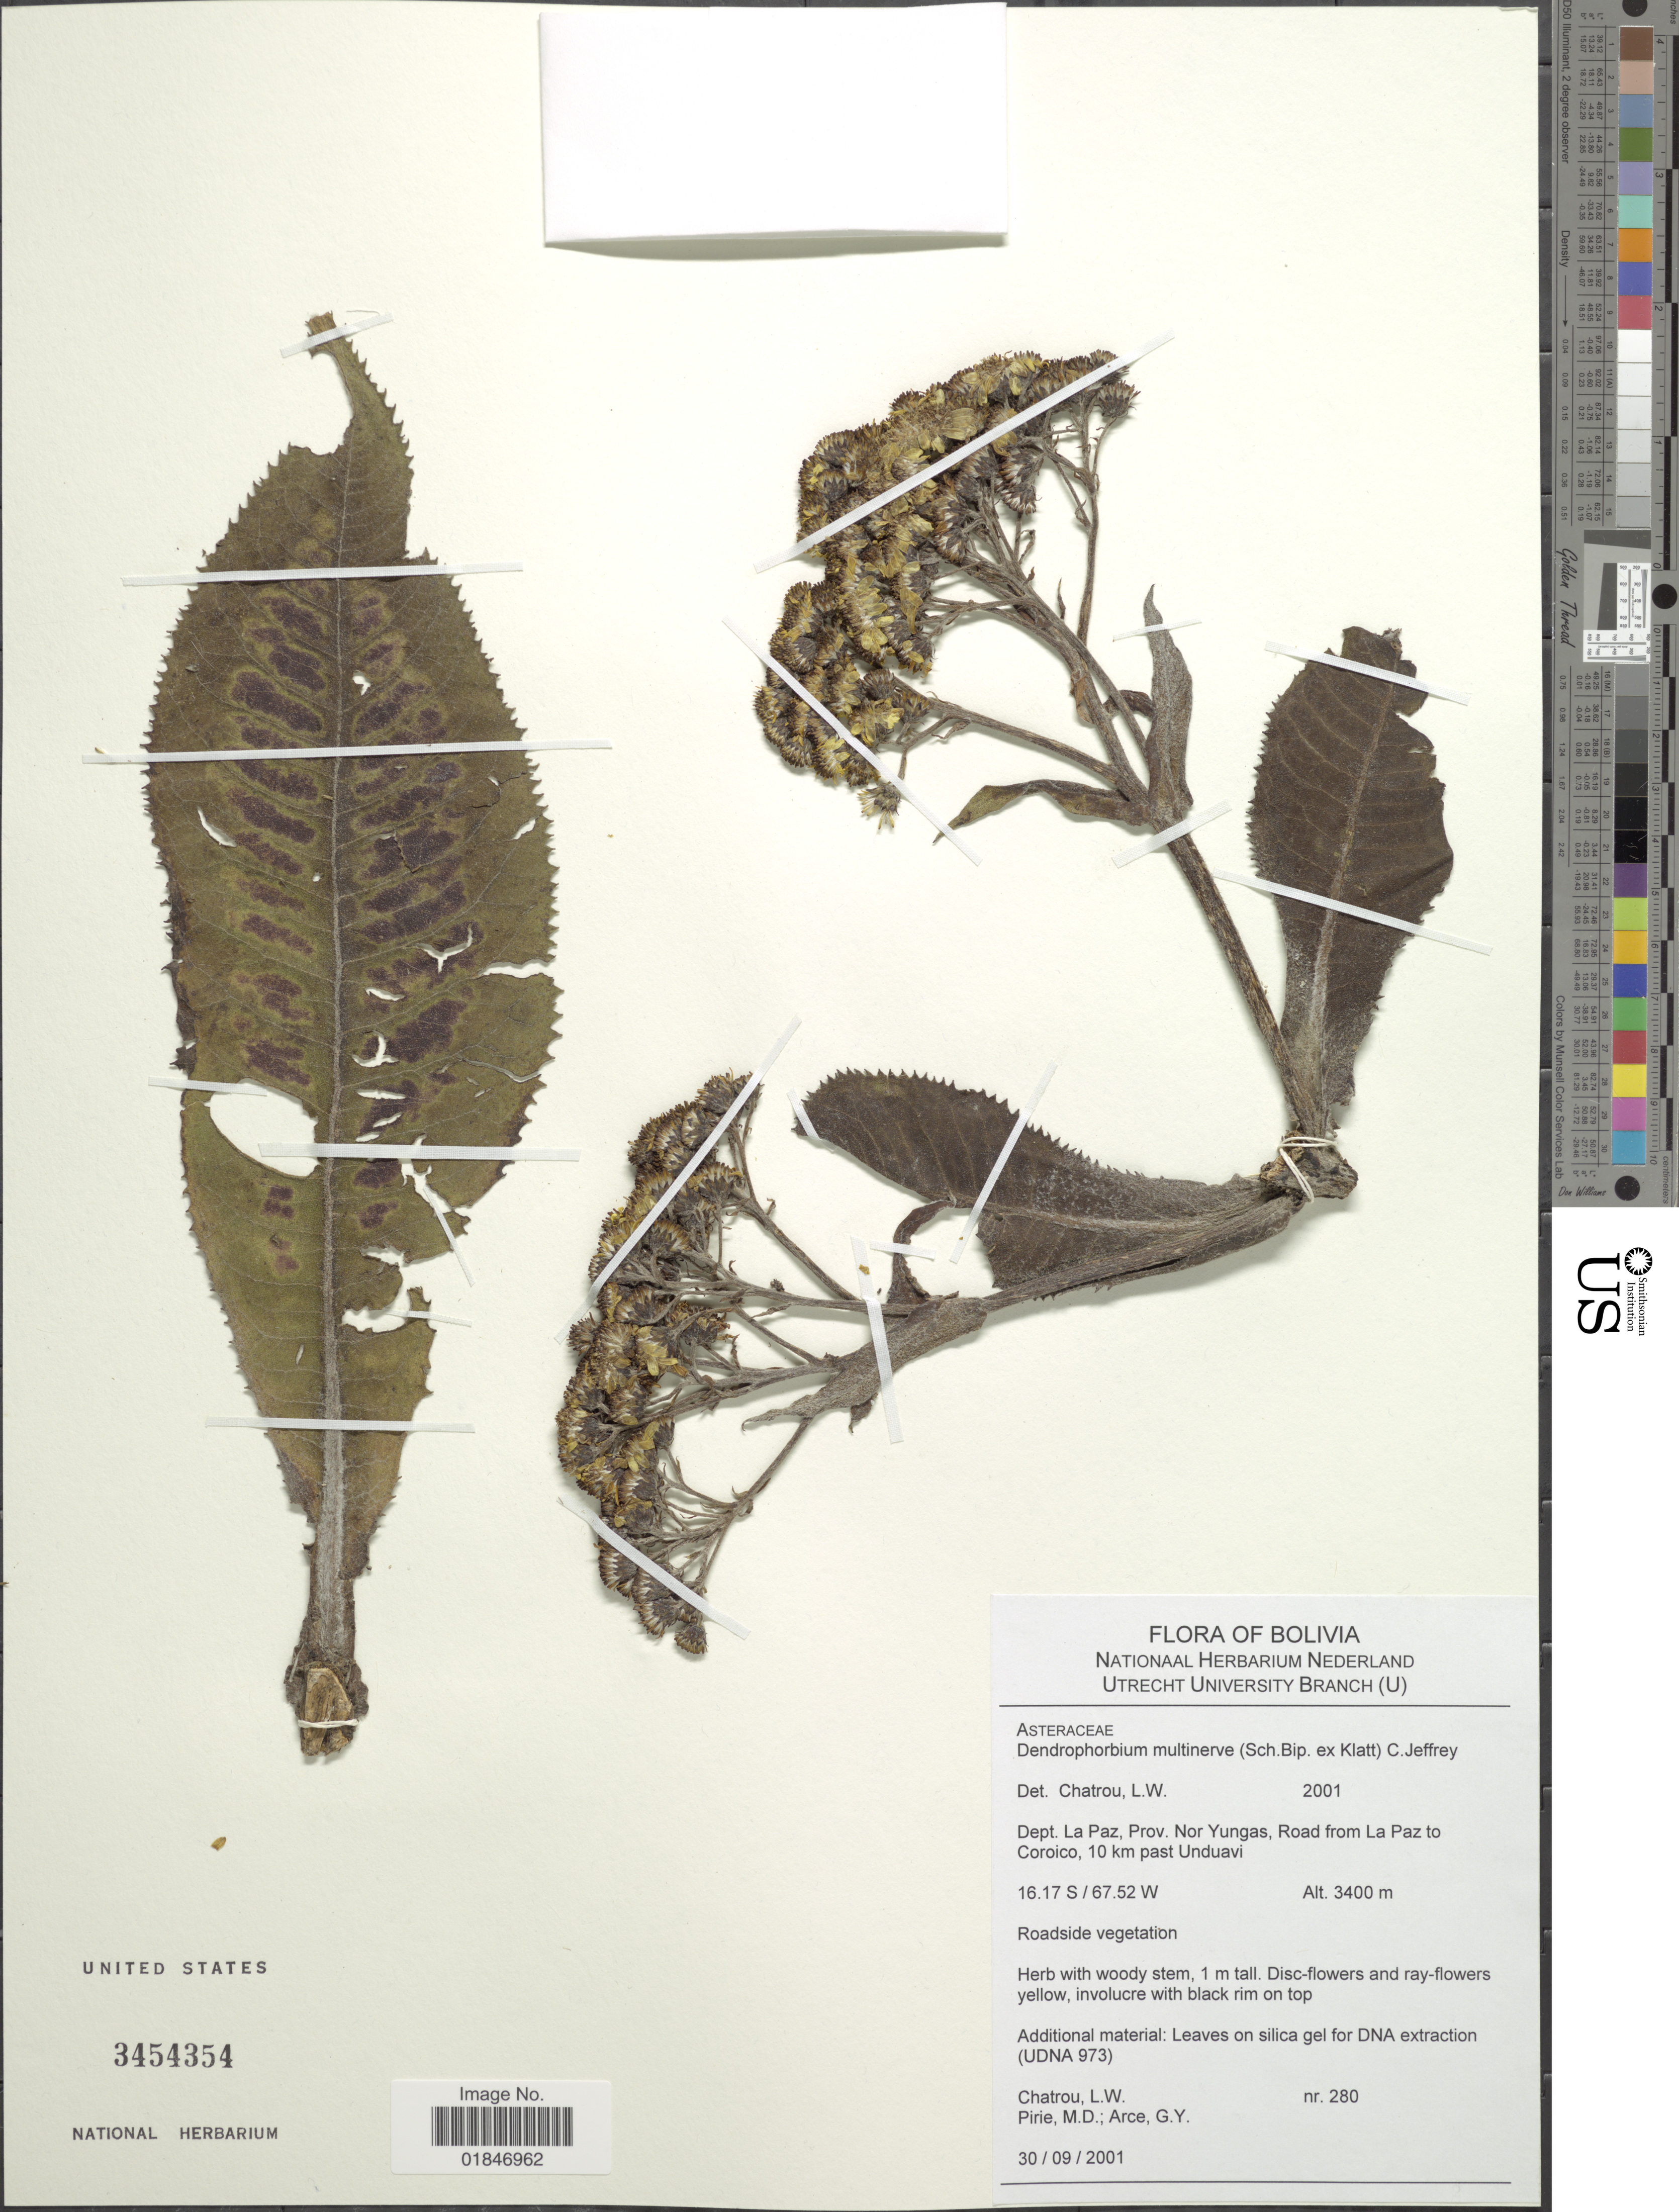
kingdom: Plantae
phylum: Tracheophyta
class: Magnoliopsida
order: Asterales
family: Asteraceae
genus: Dendrophorbium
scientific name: Dendrophorbium multinerve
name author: (Sch. Bip. ex Klatt) C. Jeffrey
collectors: L. W. Chatrou, M. Pirie & G. Acre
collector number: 280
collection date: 2001-09-30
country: Bolivia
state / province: La Paz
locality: Dept. La Paz. Prov.Nor Yungas, Road from La Paz to Coroico, 10 km past Unduavi.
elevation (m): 3400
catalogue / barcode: US 3454354